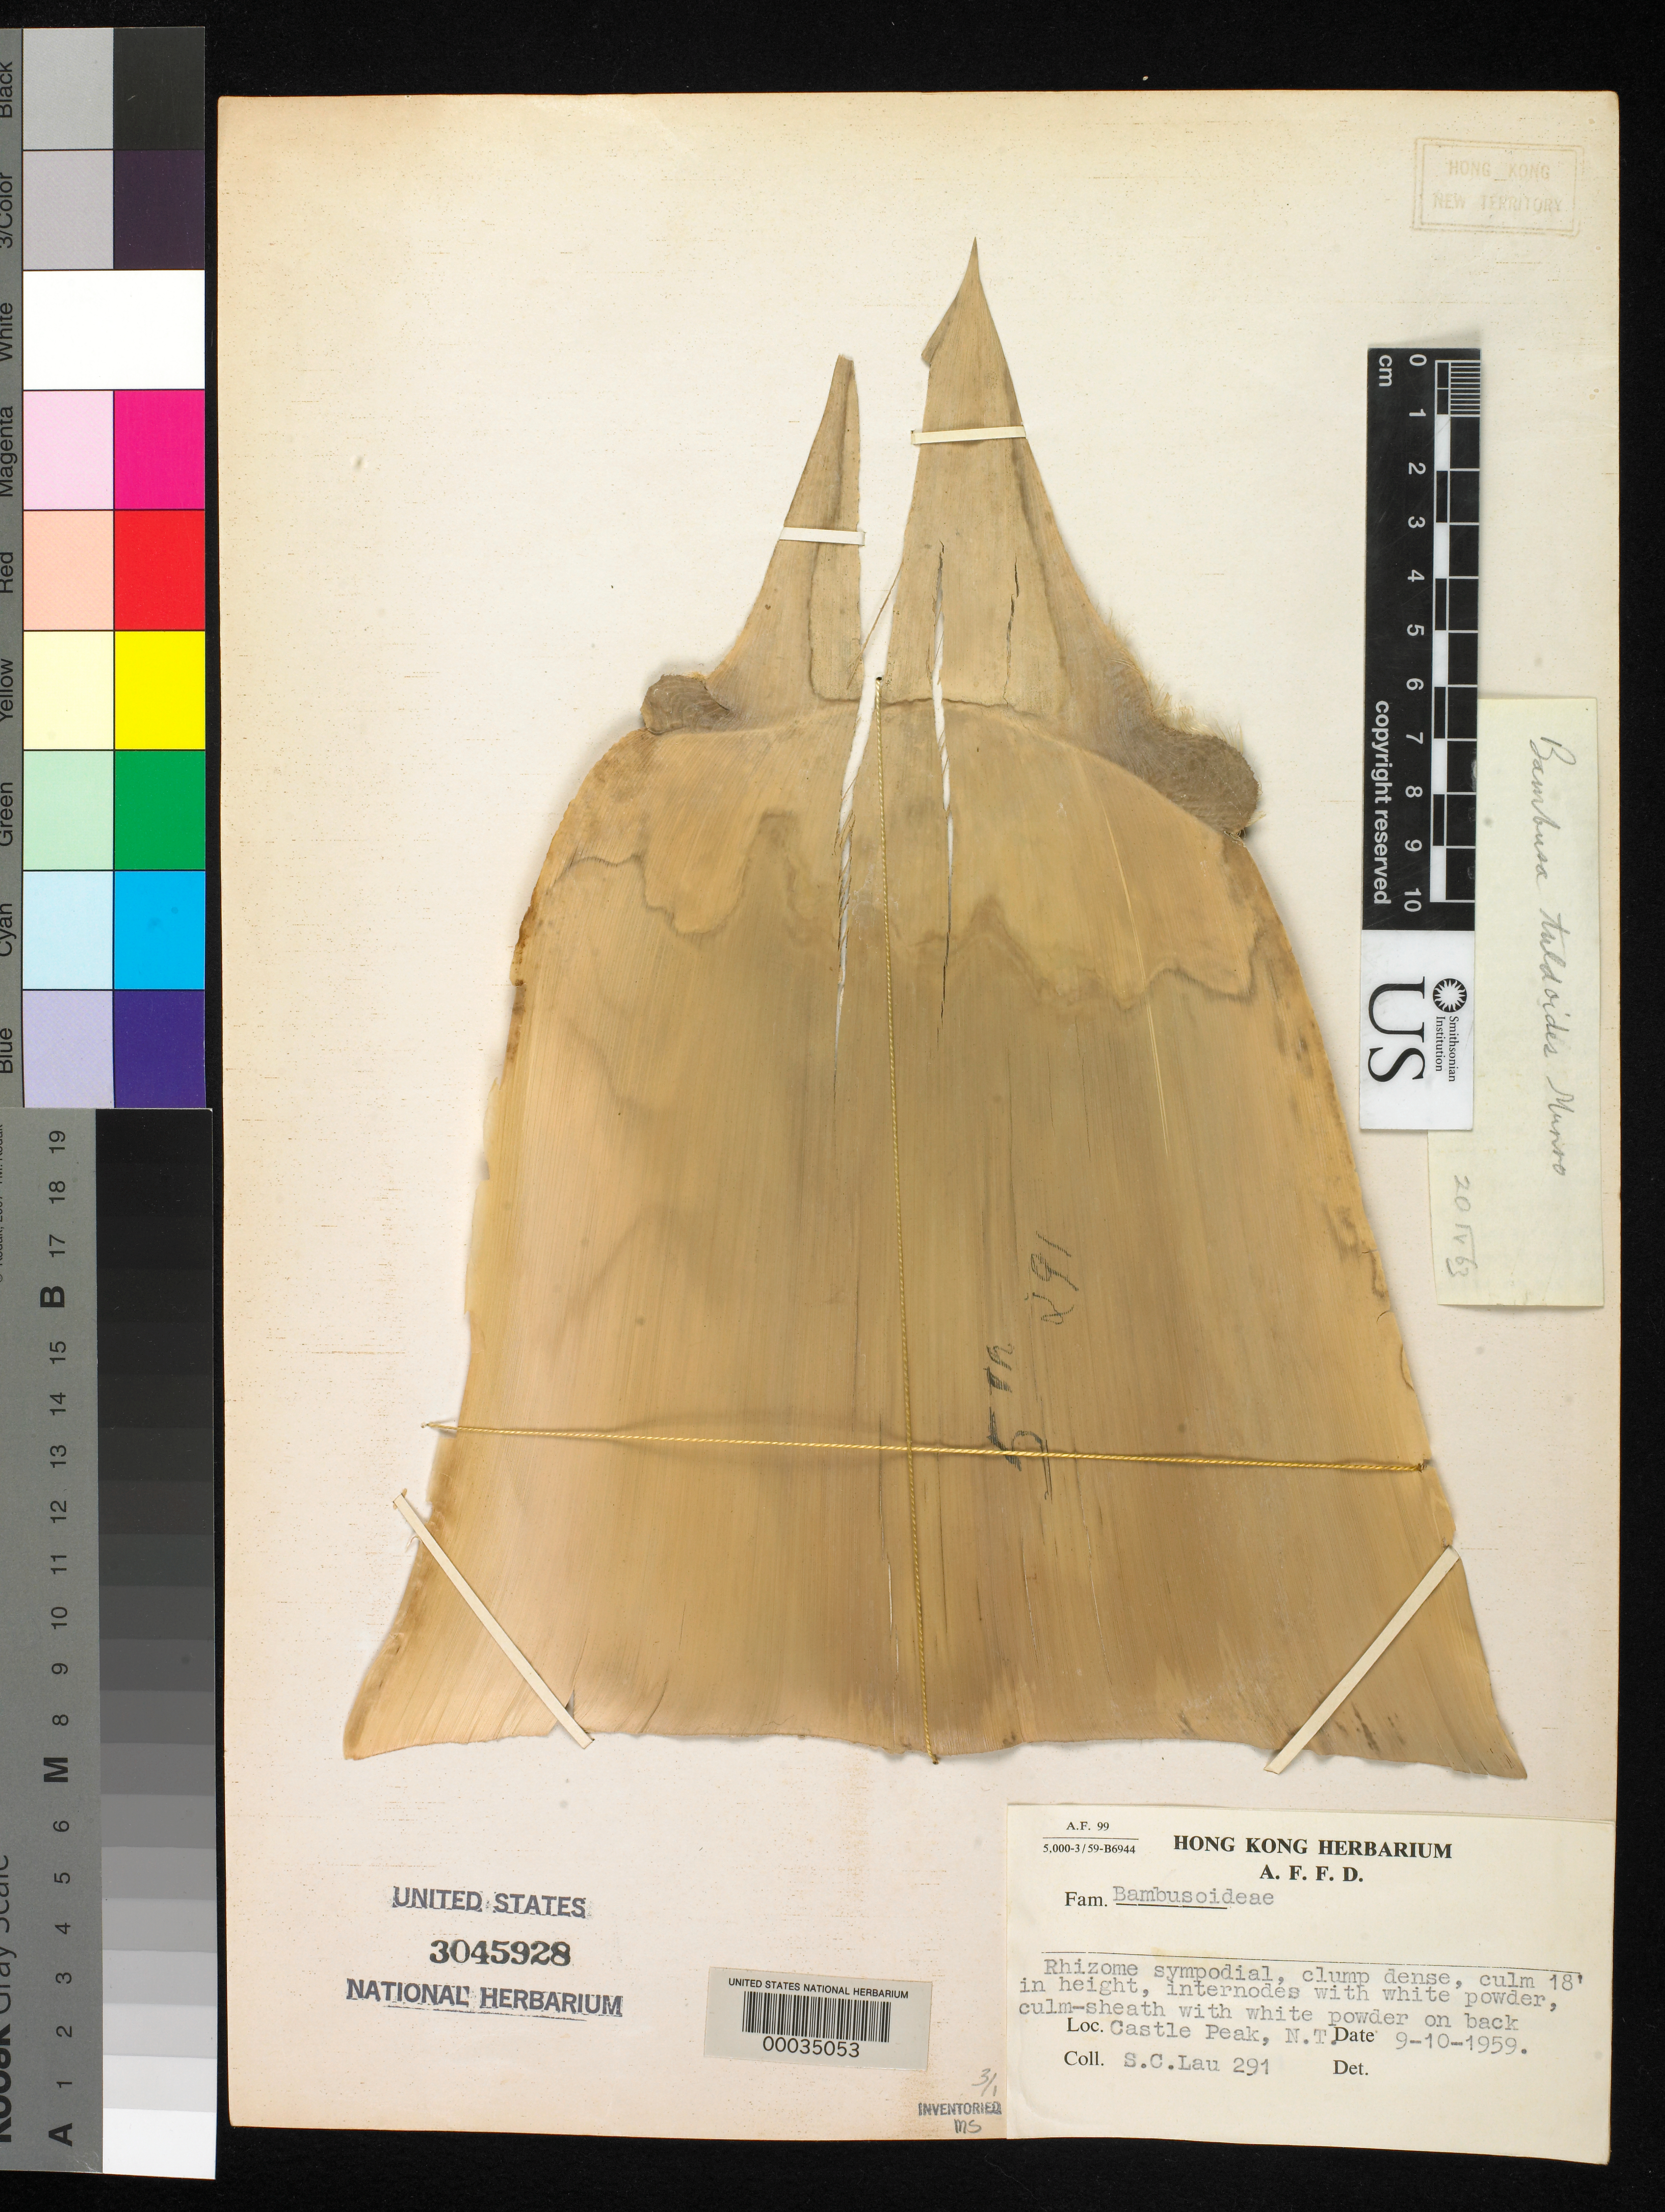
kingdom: Plantae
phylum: Tracheophyta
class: Liliopsida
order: Poales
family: Poaceae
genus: Bambusa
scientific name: Bambusa tuldoides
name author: Munro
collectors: S. C. Lau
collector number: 291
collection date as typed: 10 Sep 1959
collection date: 1959-09-10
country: China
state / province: Hong Kong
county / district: New Territories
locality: Castle peak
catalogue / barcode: US 3045928